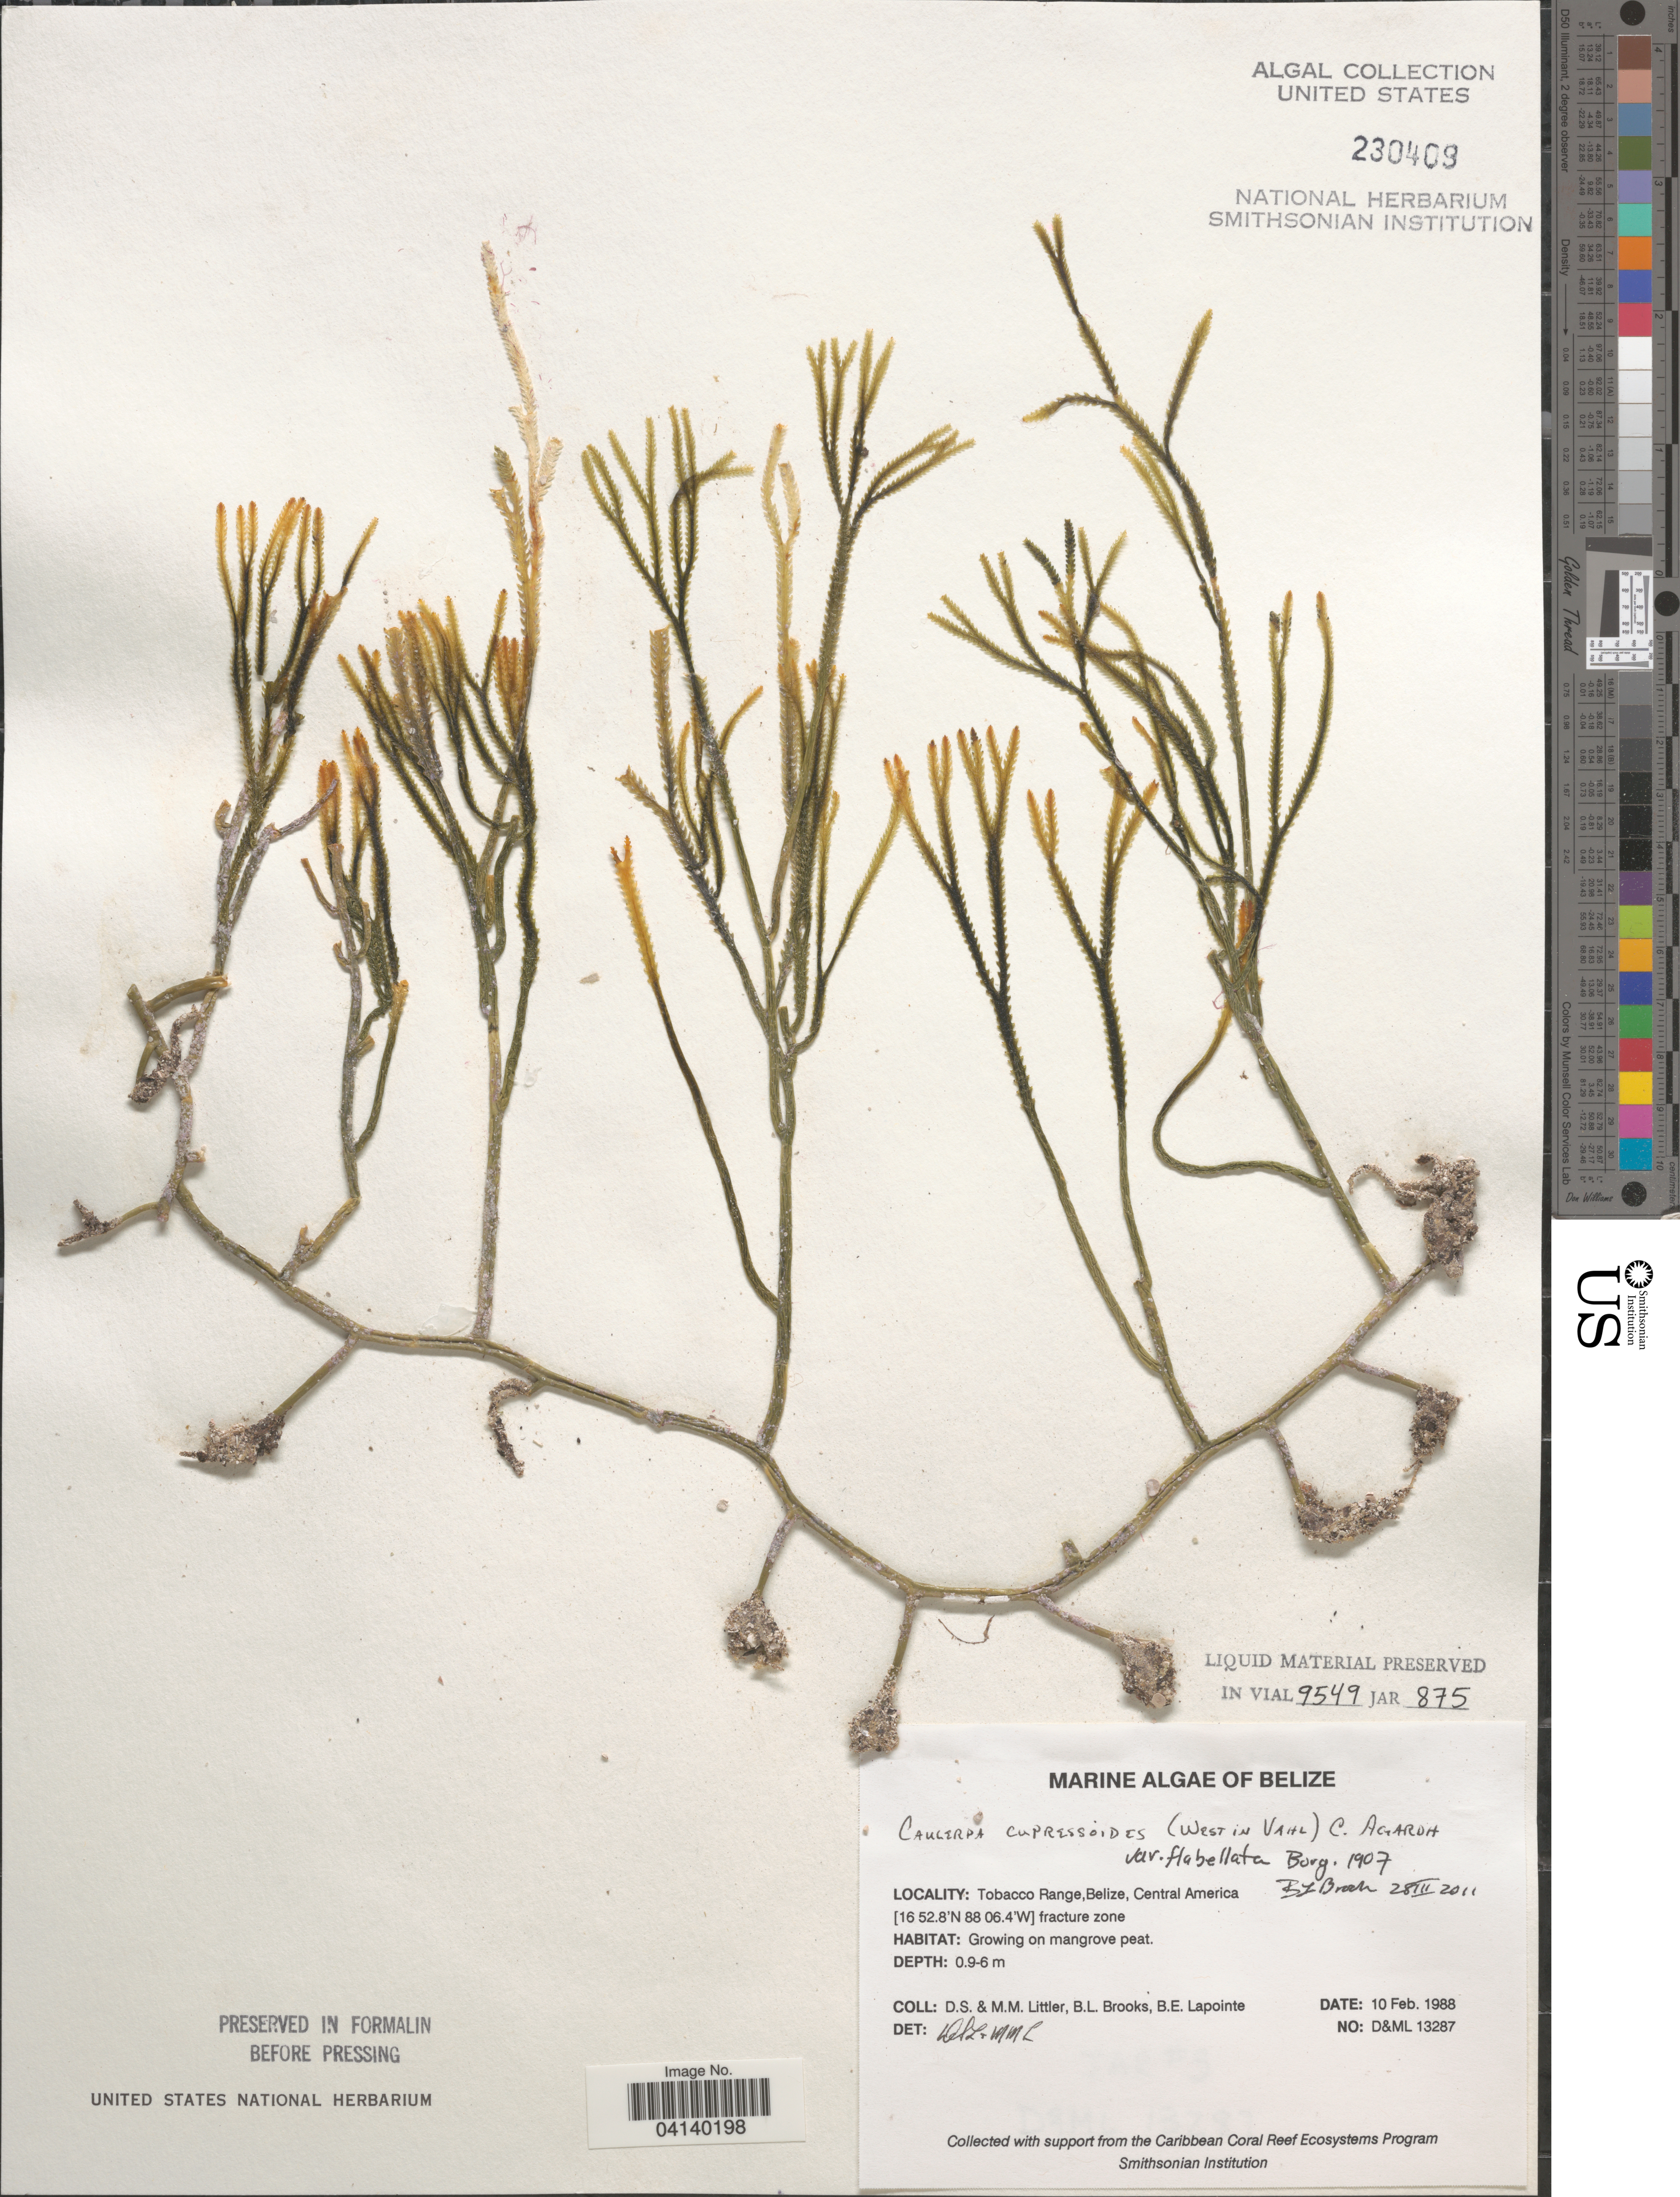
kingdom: Plantae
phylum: Chlorophyta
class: Ulvophyceae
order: Bryopsidales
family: Caulerpaceae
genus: Caulerpa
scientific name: Caulerpa cupressoides var. flabellata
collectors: D. S. Littler, B. Brooks & B. Lapointe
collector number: D&ML13287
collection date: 1988-02-10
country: Belize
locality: Tobacco Range.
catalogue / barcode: US 230409